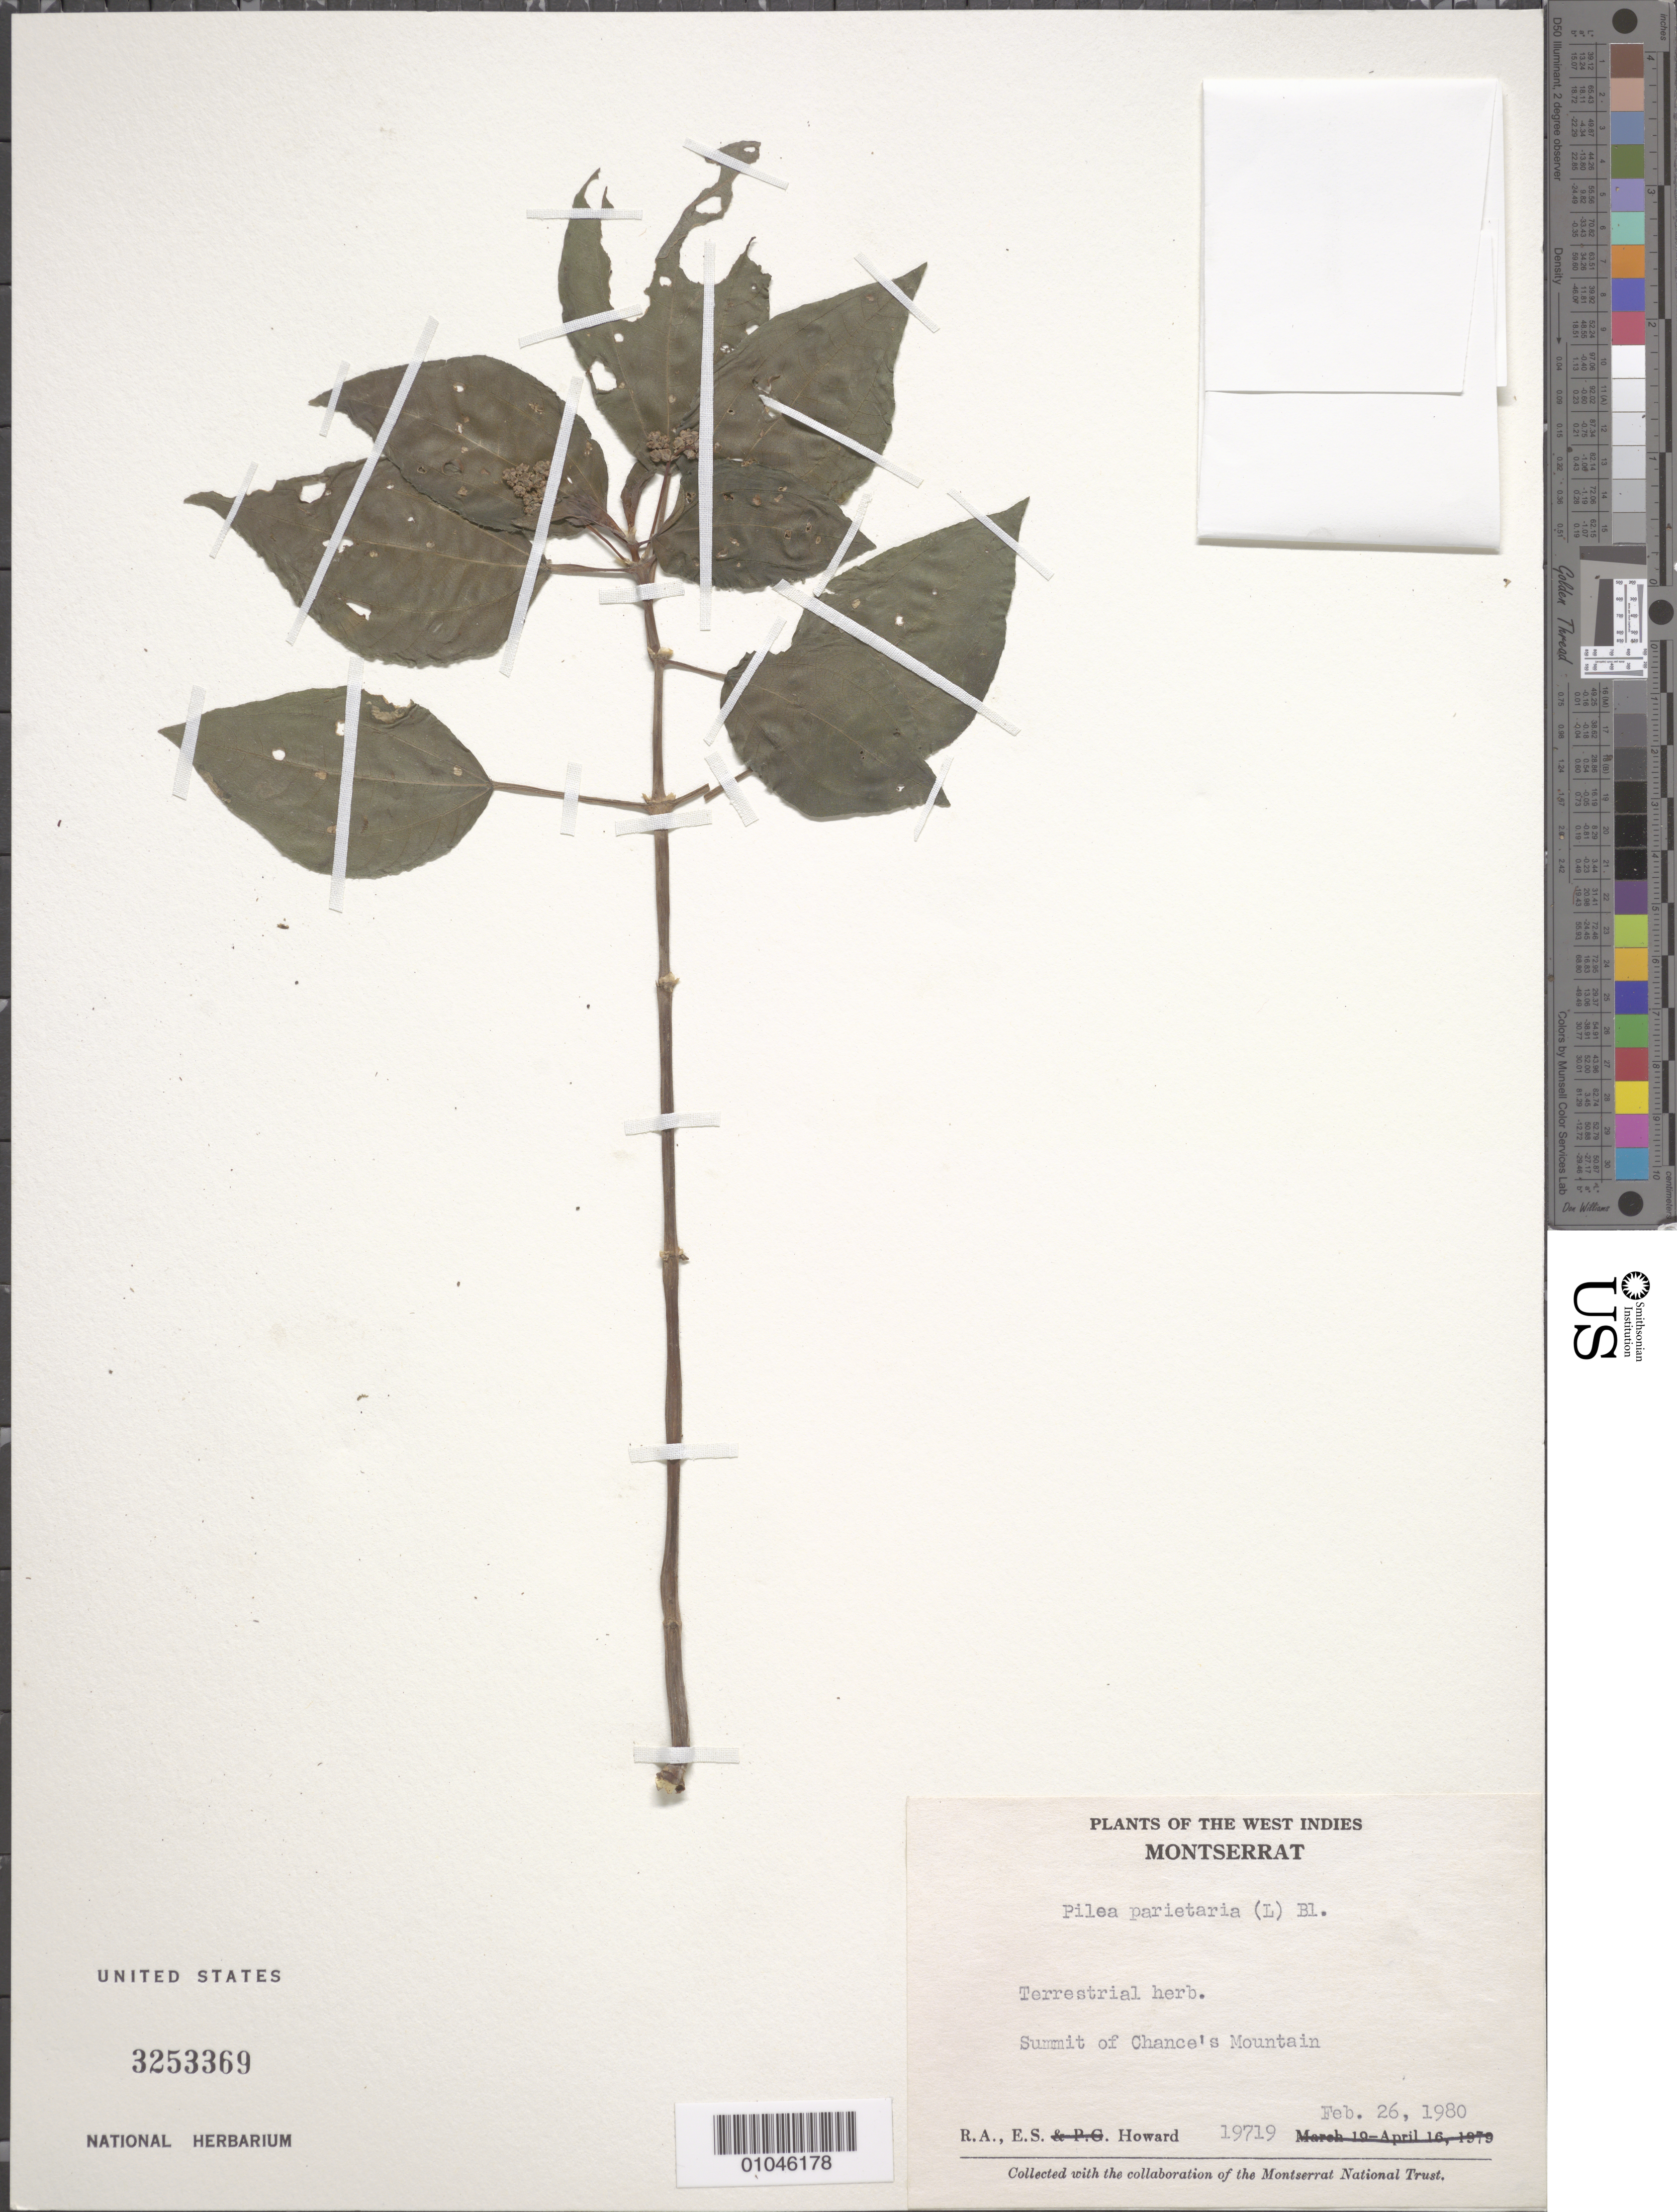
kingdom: Plantae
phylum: Tracheophyta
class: Magnoliopsida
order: Rosales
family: Urticaceae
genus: Pilea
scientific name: Pilea parietaria var. parietaria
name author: (L.) Blume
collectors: E. S. Howard & R. A. Howard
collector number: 19719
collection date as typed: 26 Feb 1980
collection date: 1980-02-26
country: Montserrat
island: Montserrat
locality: Summit of Chance's Mountain.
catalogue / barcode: US 3253369